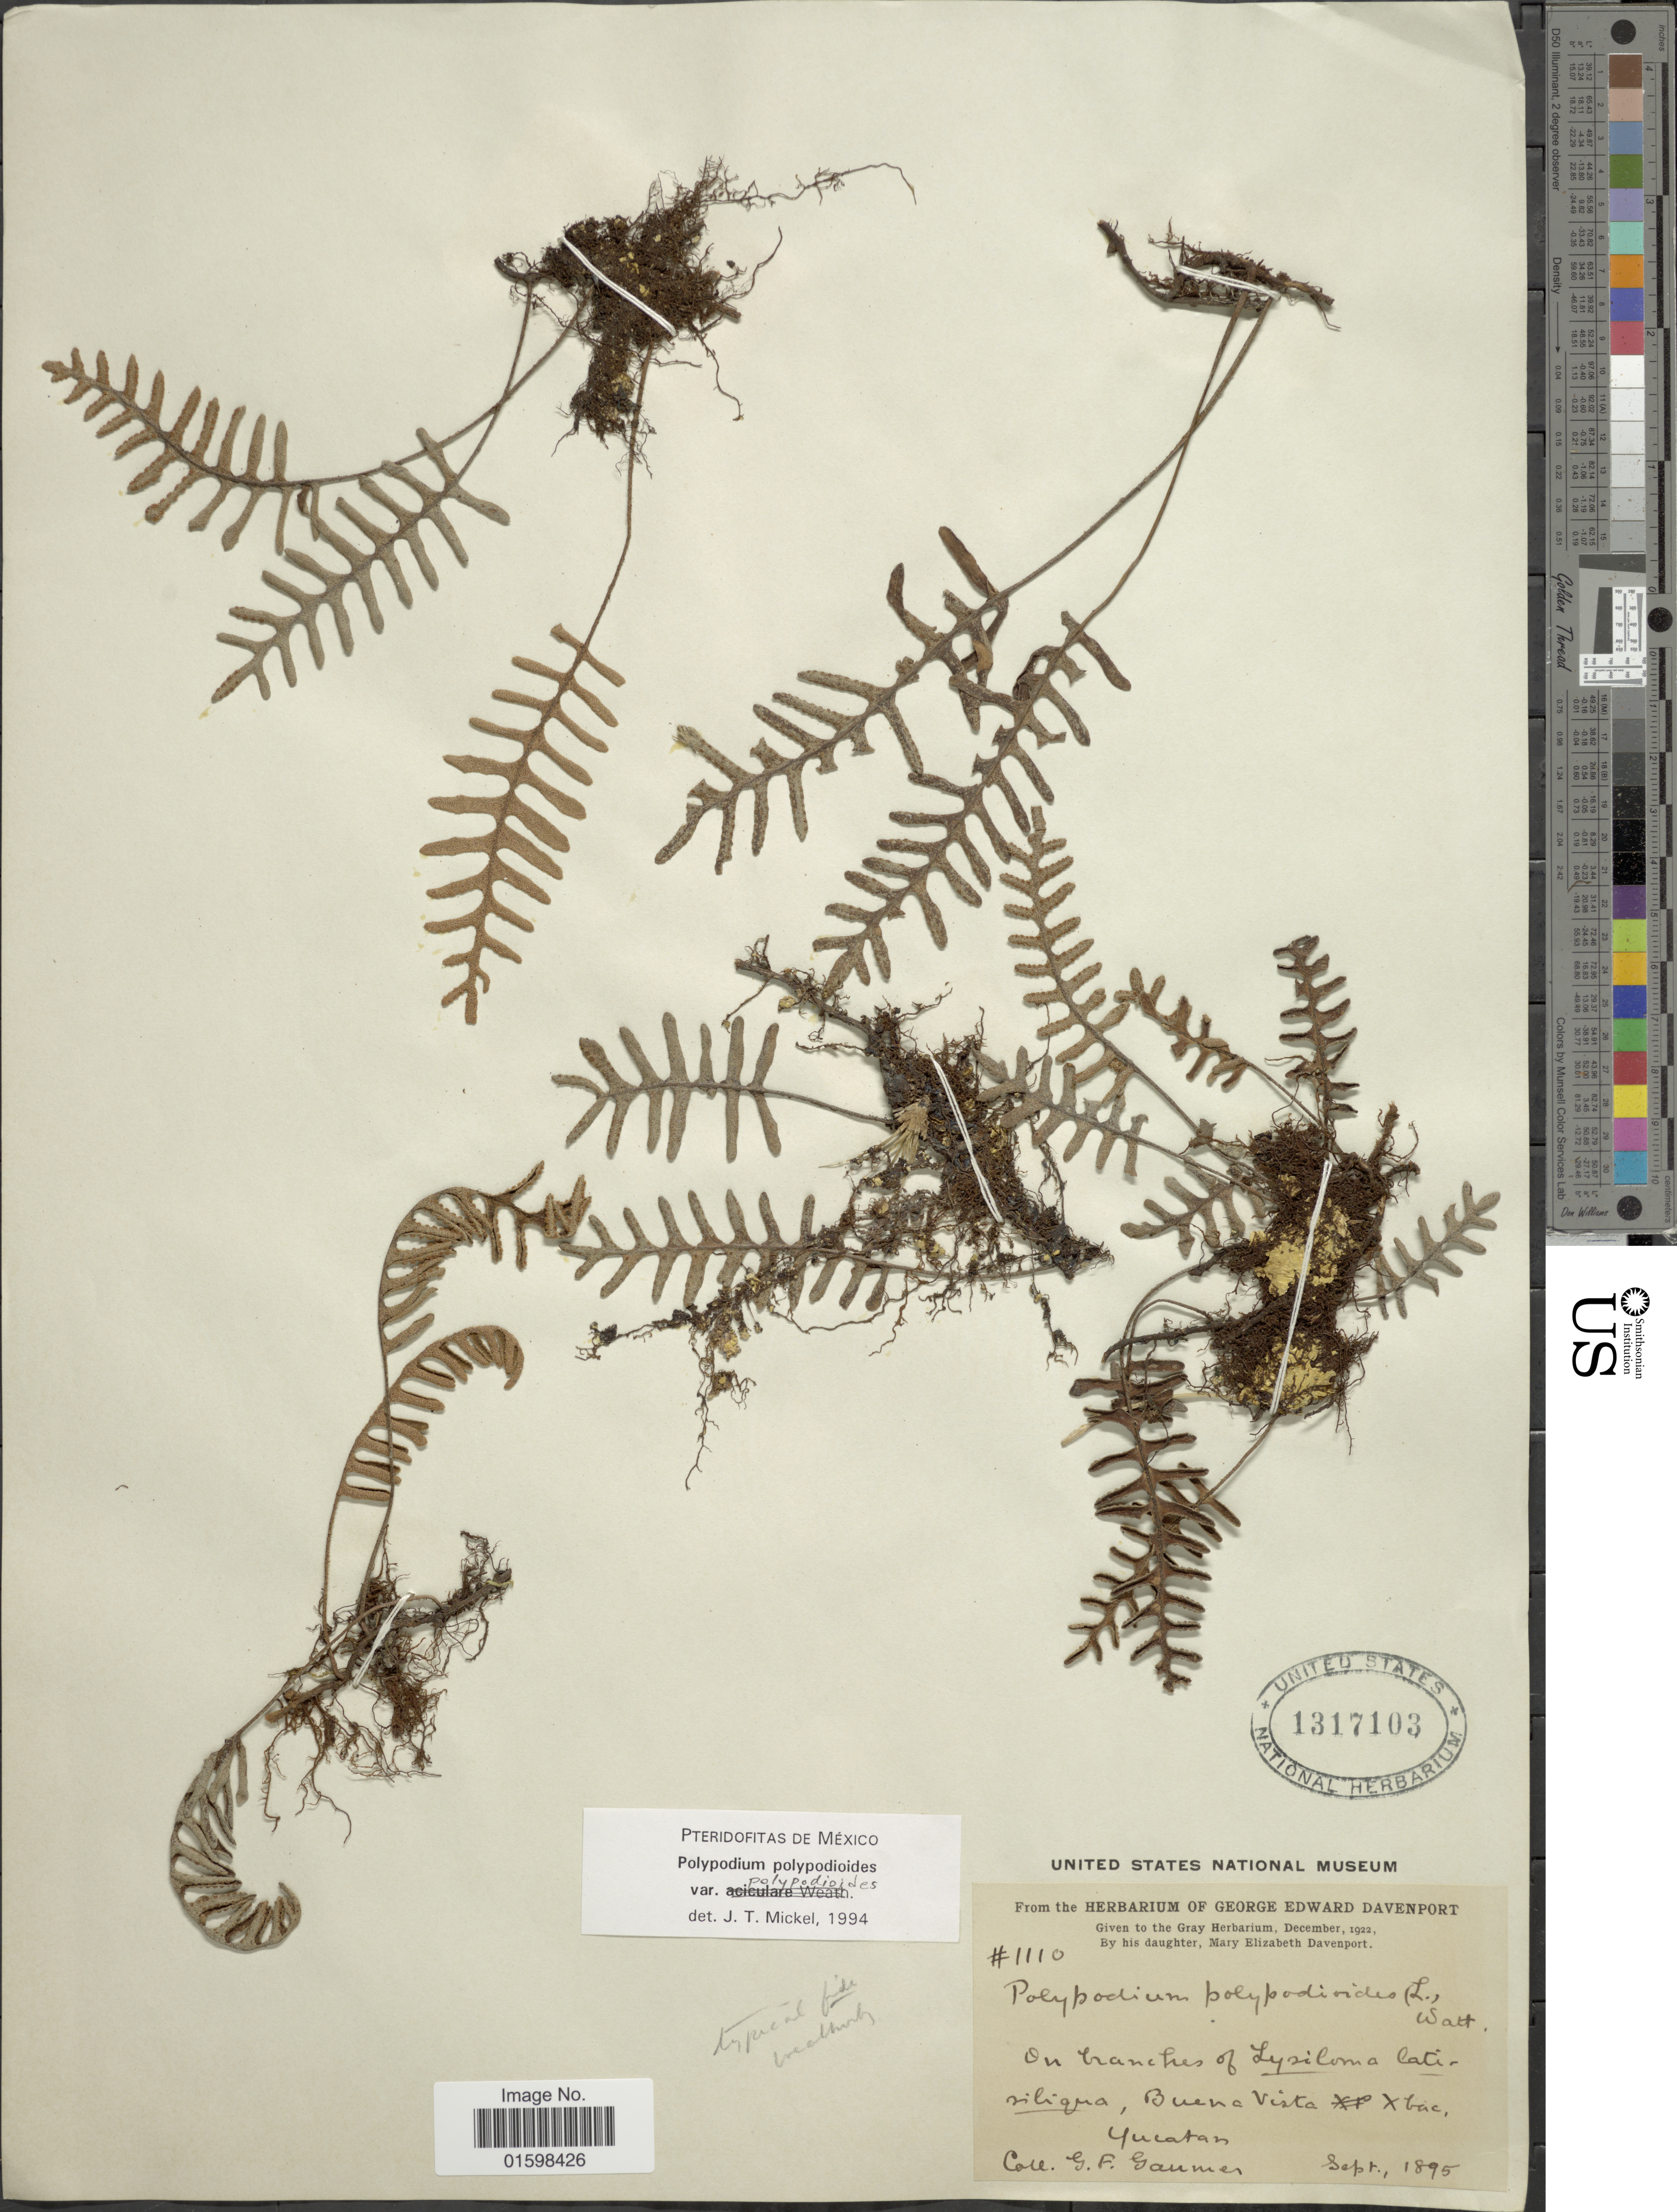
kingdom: Plantae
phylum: Tracheophyta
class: Polypodiopsida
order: Polypodiales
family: Polypodiaceae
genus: Pleopeltis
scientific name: Pleopeltis polypodioides var. michauxiana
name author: (Weath.) E.G. Andrews & Windham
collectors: G. F. Gaumer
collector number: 1110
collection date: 1895-09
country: Mexico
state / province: Yucatán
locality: Buena Vista, Xbac, Yucatan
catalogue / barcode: US 1317103